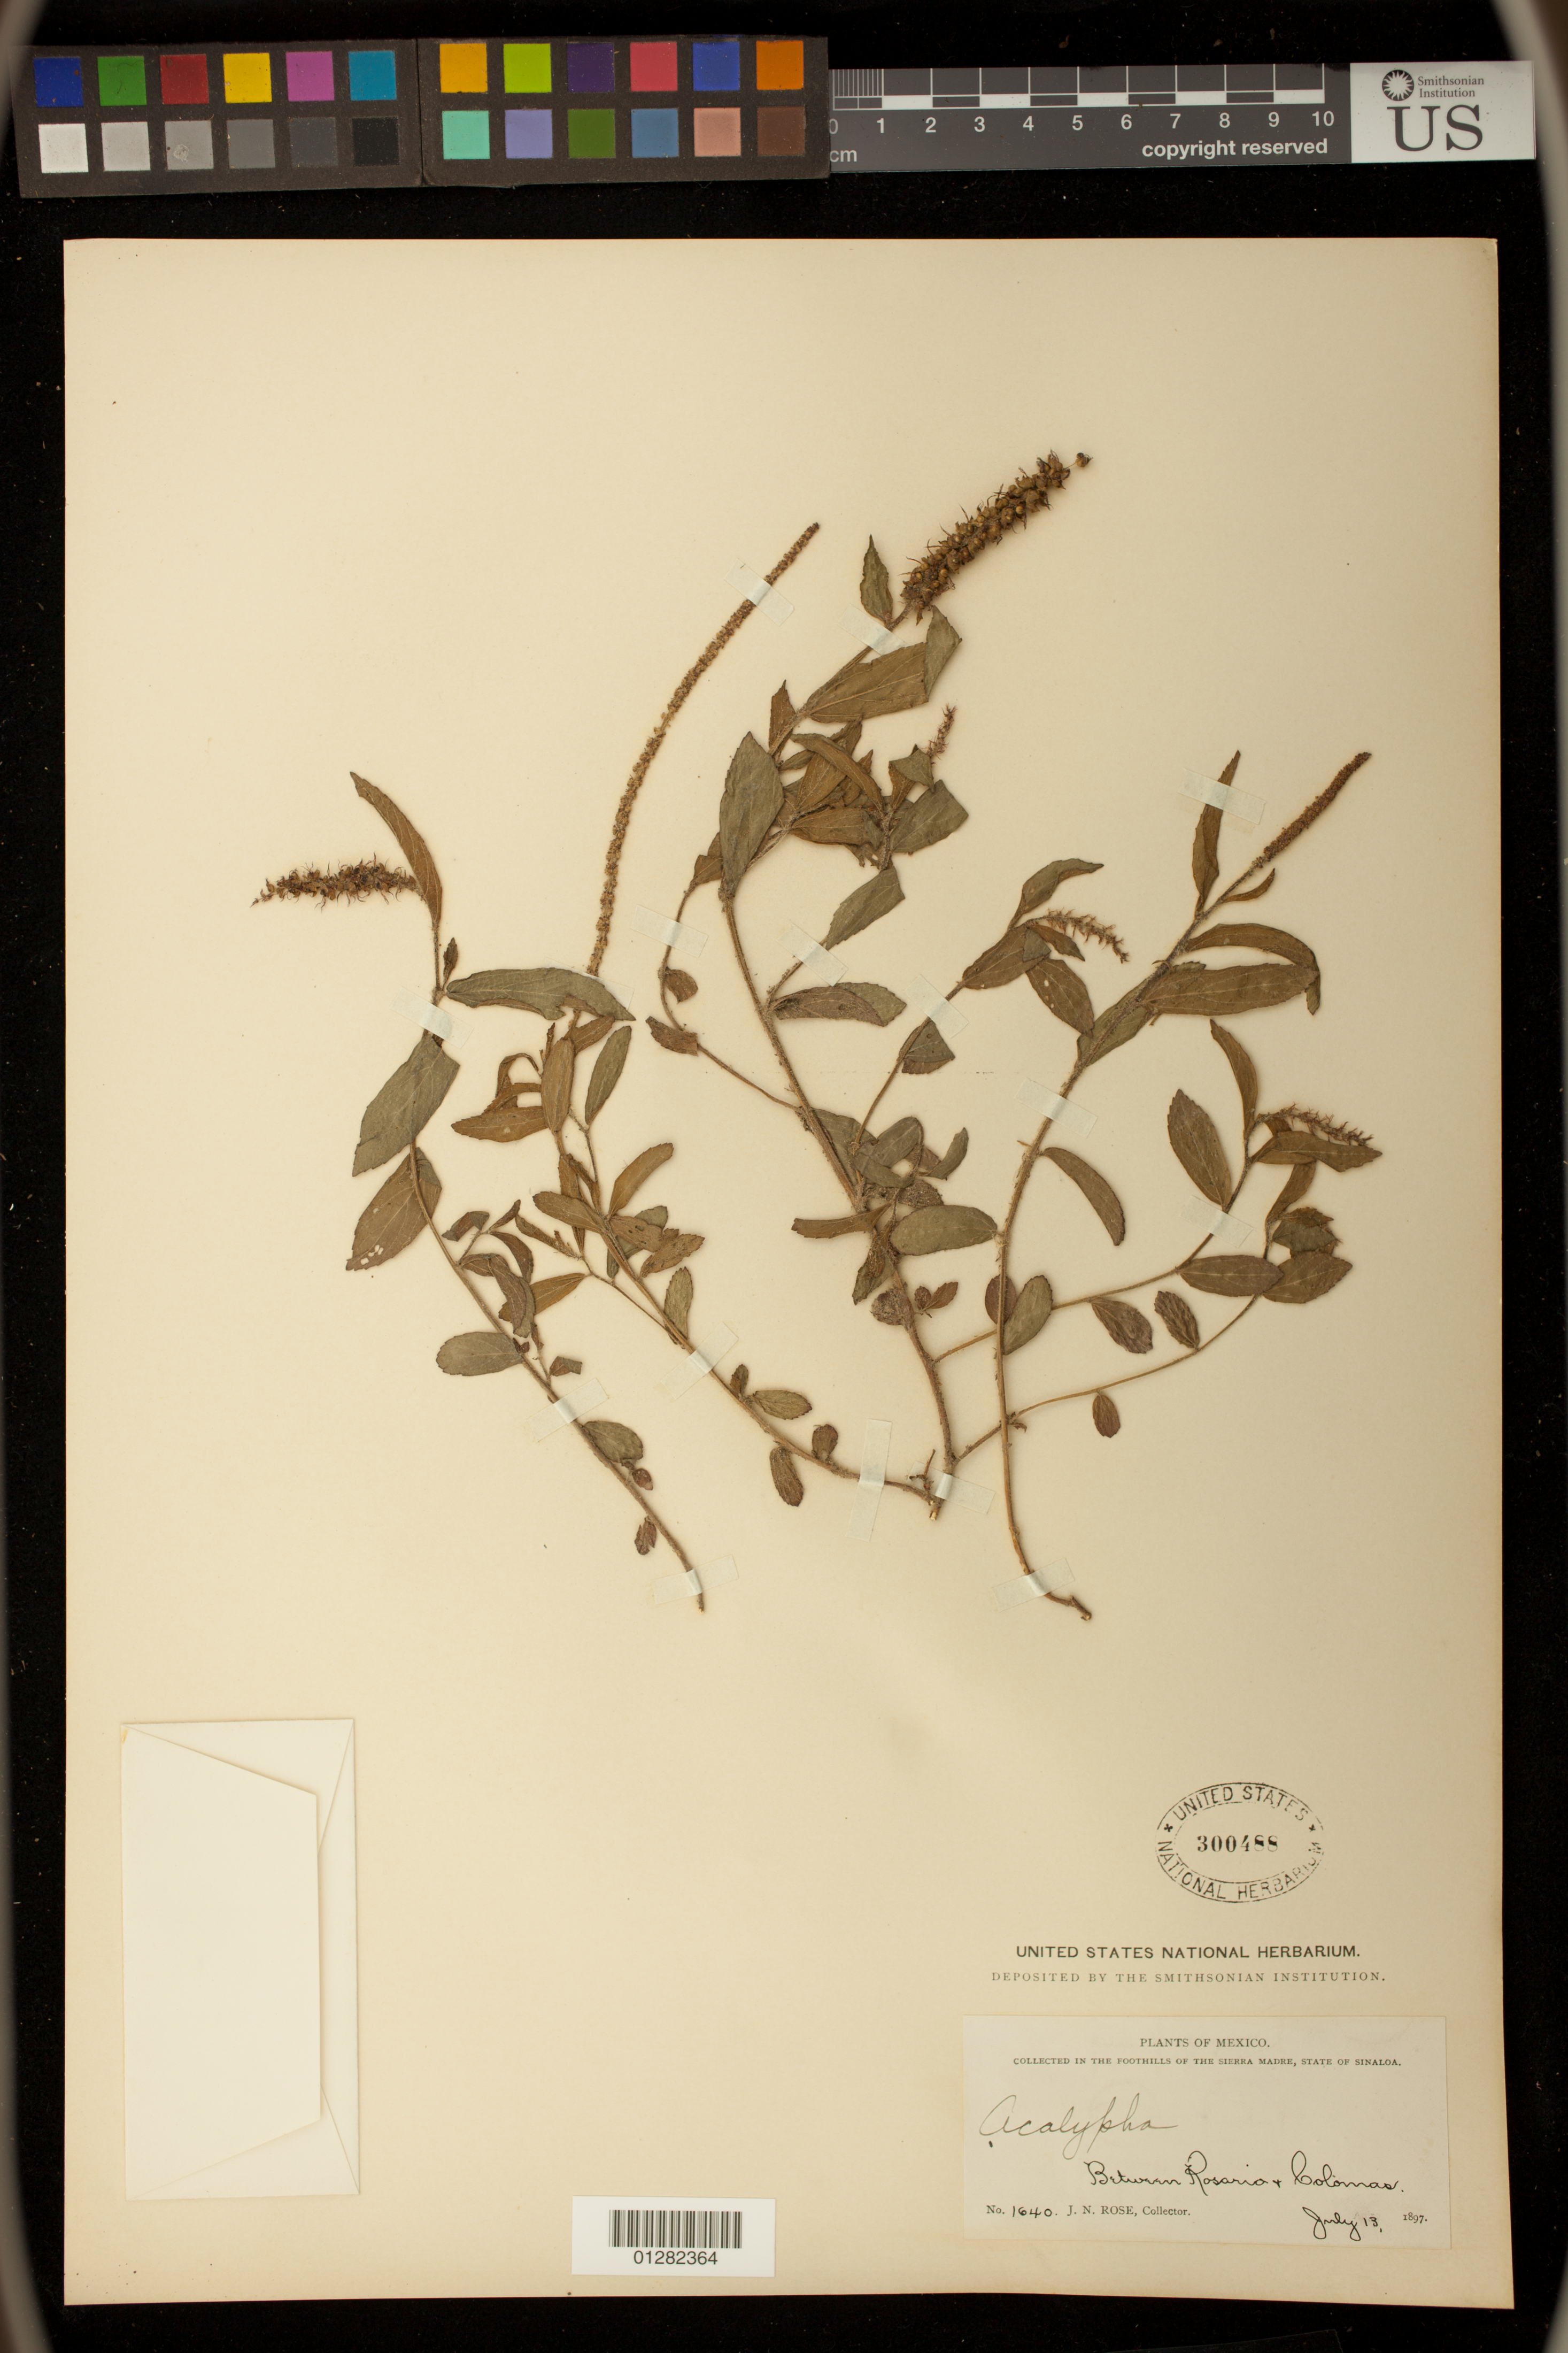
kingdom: Plantae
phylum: Tracheophyta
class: Magnoliopsida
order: Malpighiales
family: Euphorbiaceae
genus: Acalypha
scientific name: Acalypha phleoides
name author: Cav.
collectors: G. B. Hinton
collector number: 1640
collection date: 1897-07-13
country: Mexico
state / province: Sinaloa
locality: Foothills of the Sierra Madre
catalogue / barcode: US 300488